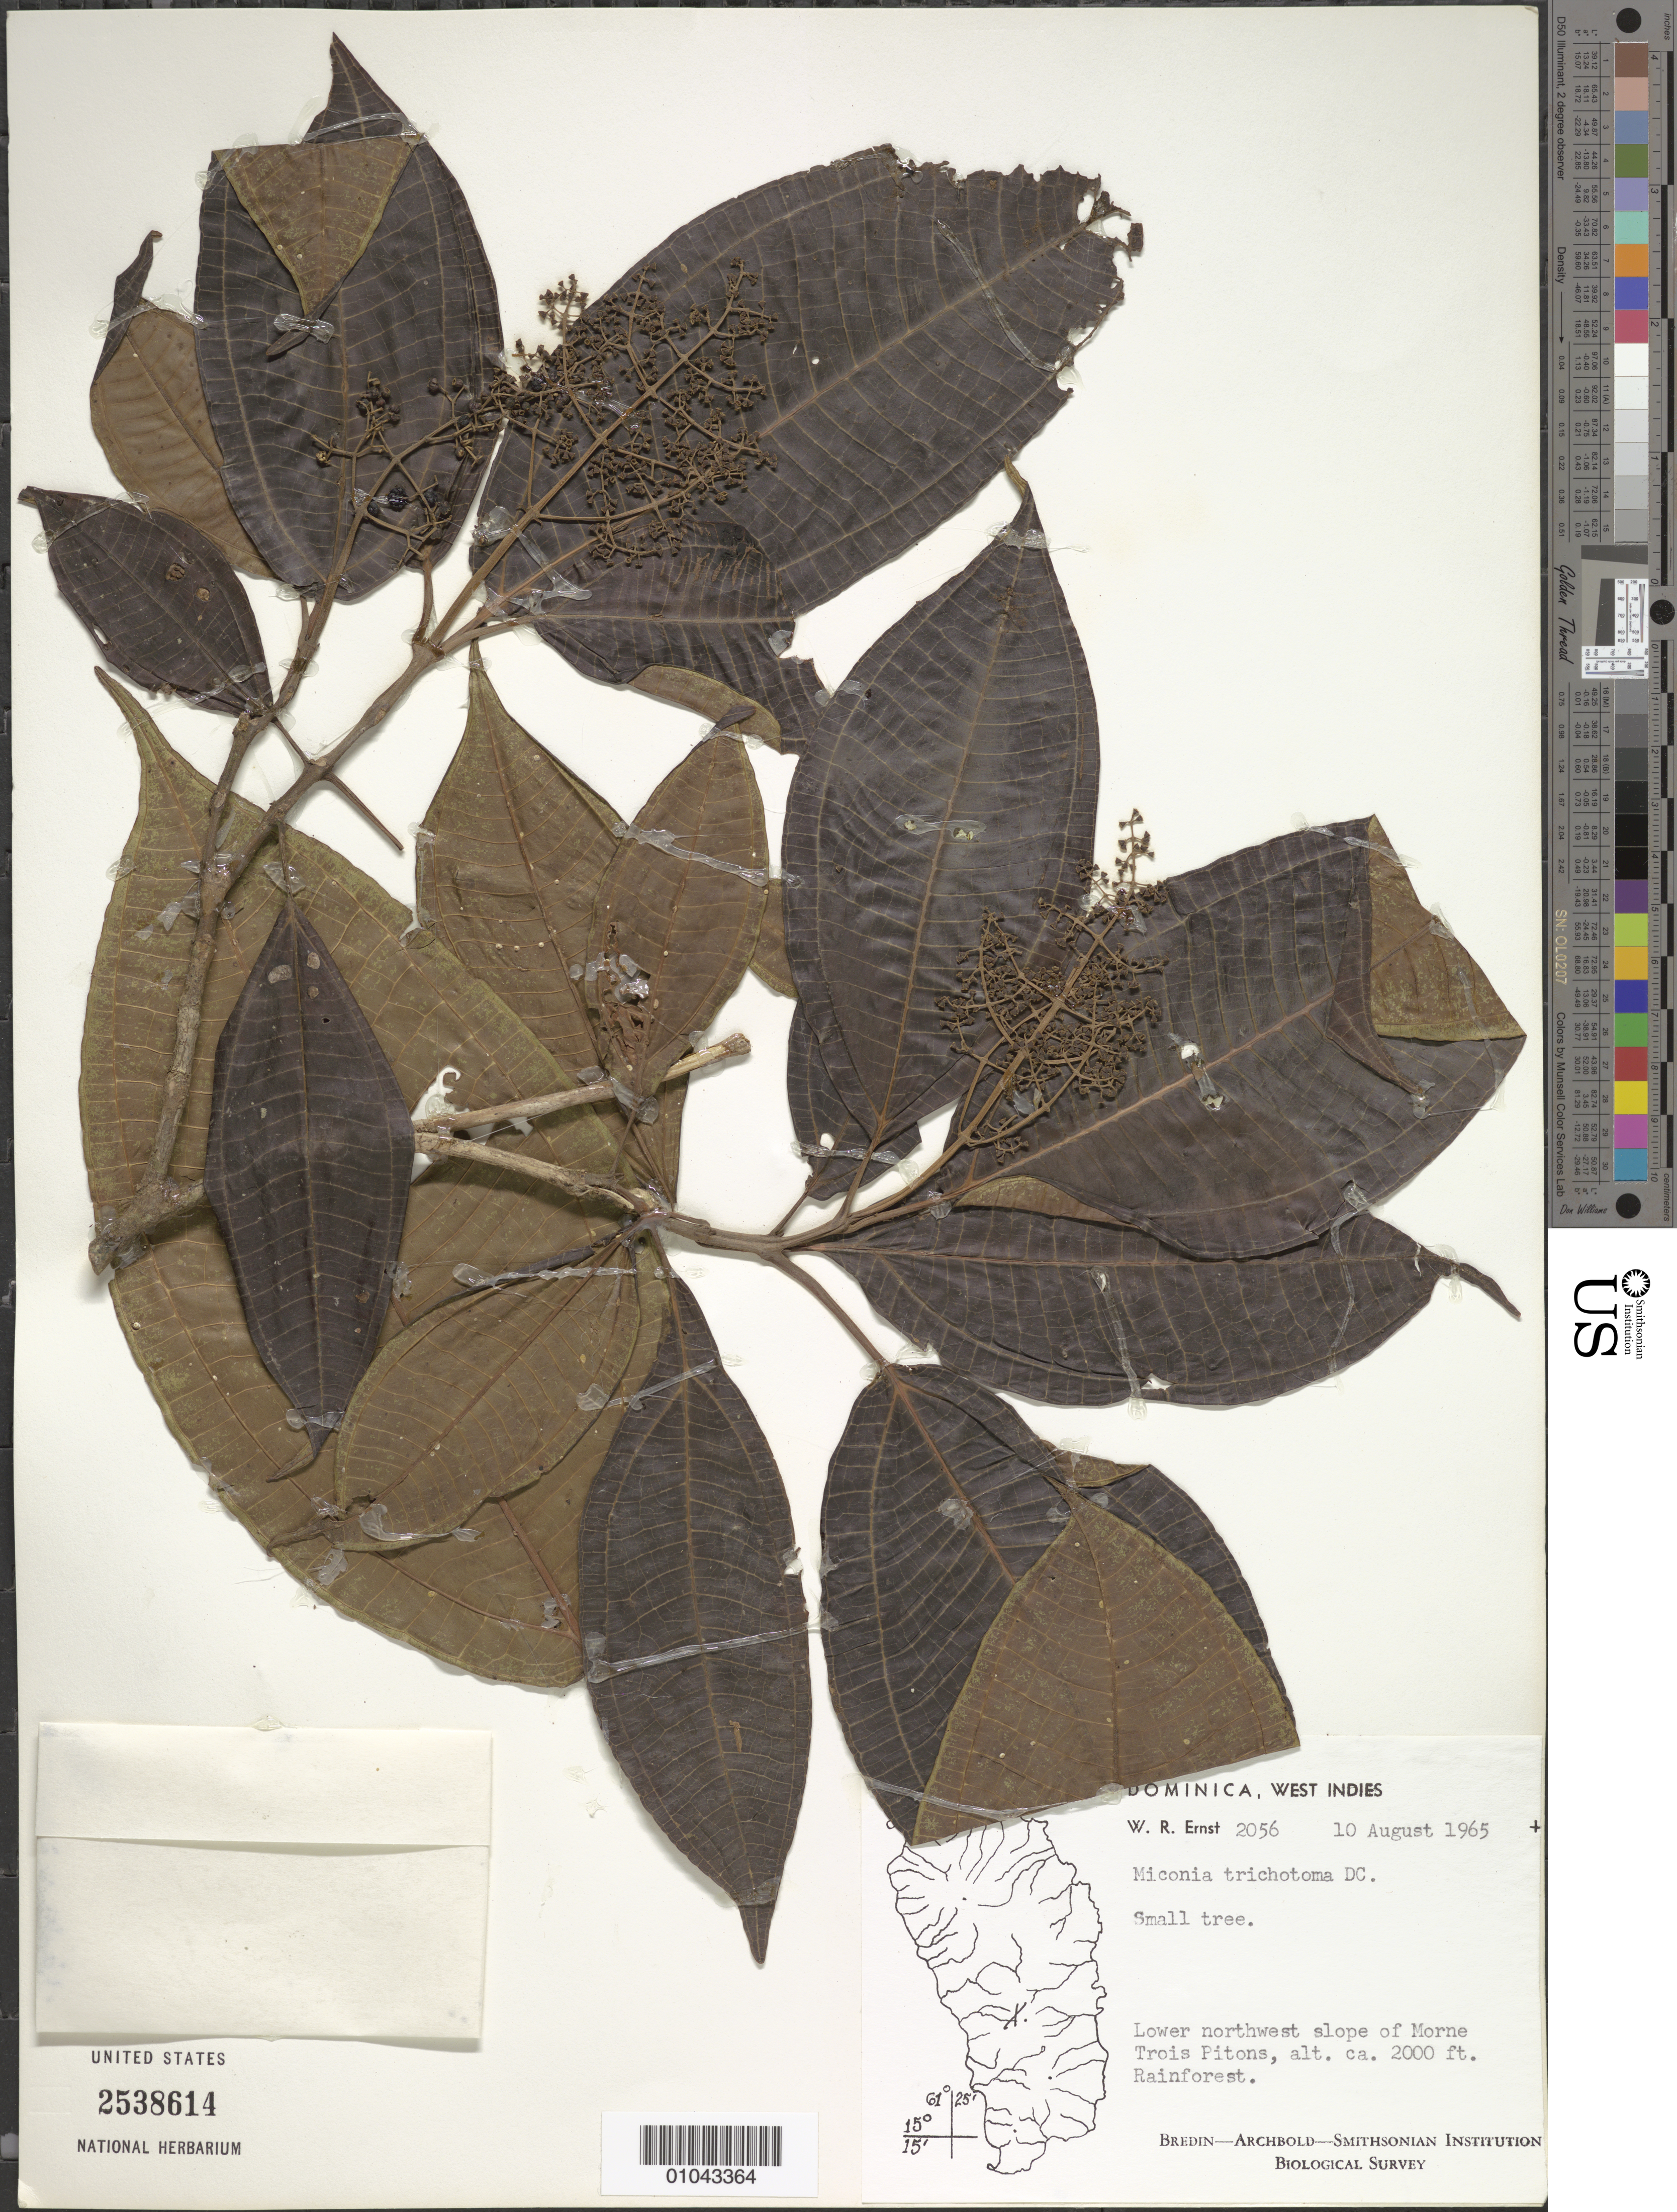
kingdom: Plantae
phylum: Tracheophyta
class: Magnoliopsida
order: Myrtales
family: Melastomataceae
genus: Miconia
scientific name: Miconia trichotoma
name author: (Desr.) DC.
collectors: W. R. Ernst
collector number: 2056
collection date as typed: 10 Aug 1965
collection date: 1965-08-10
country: Dominica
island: Dominica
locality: Morne Trois Pitons, lower slopes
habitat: Rainforest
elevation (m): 610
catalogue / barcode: US 2538614